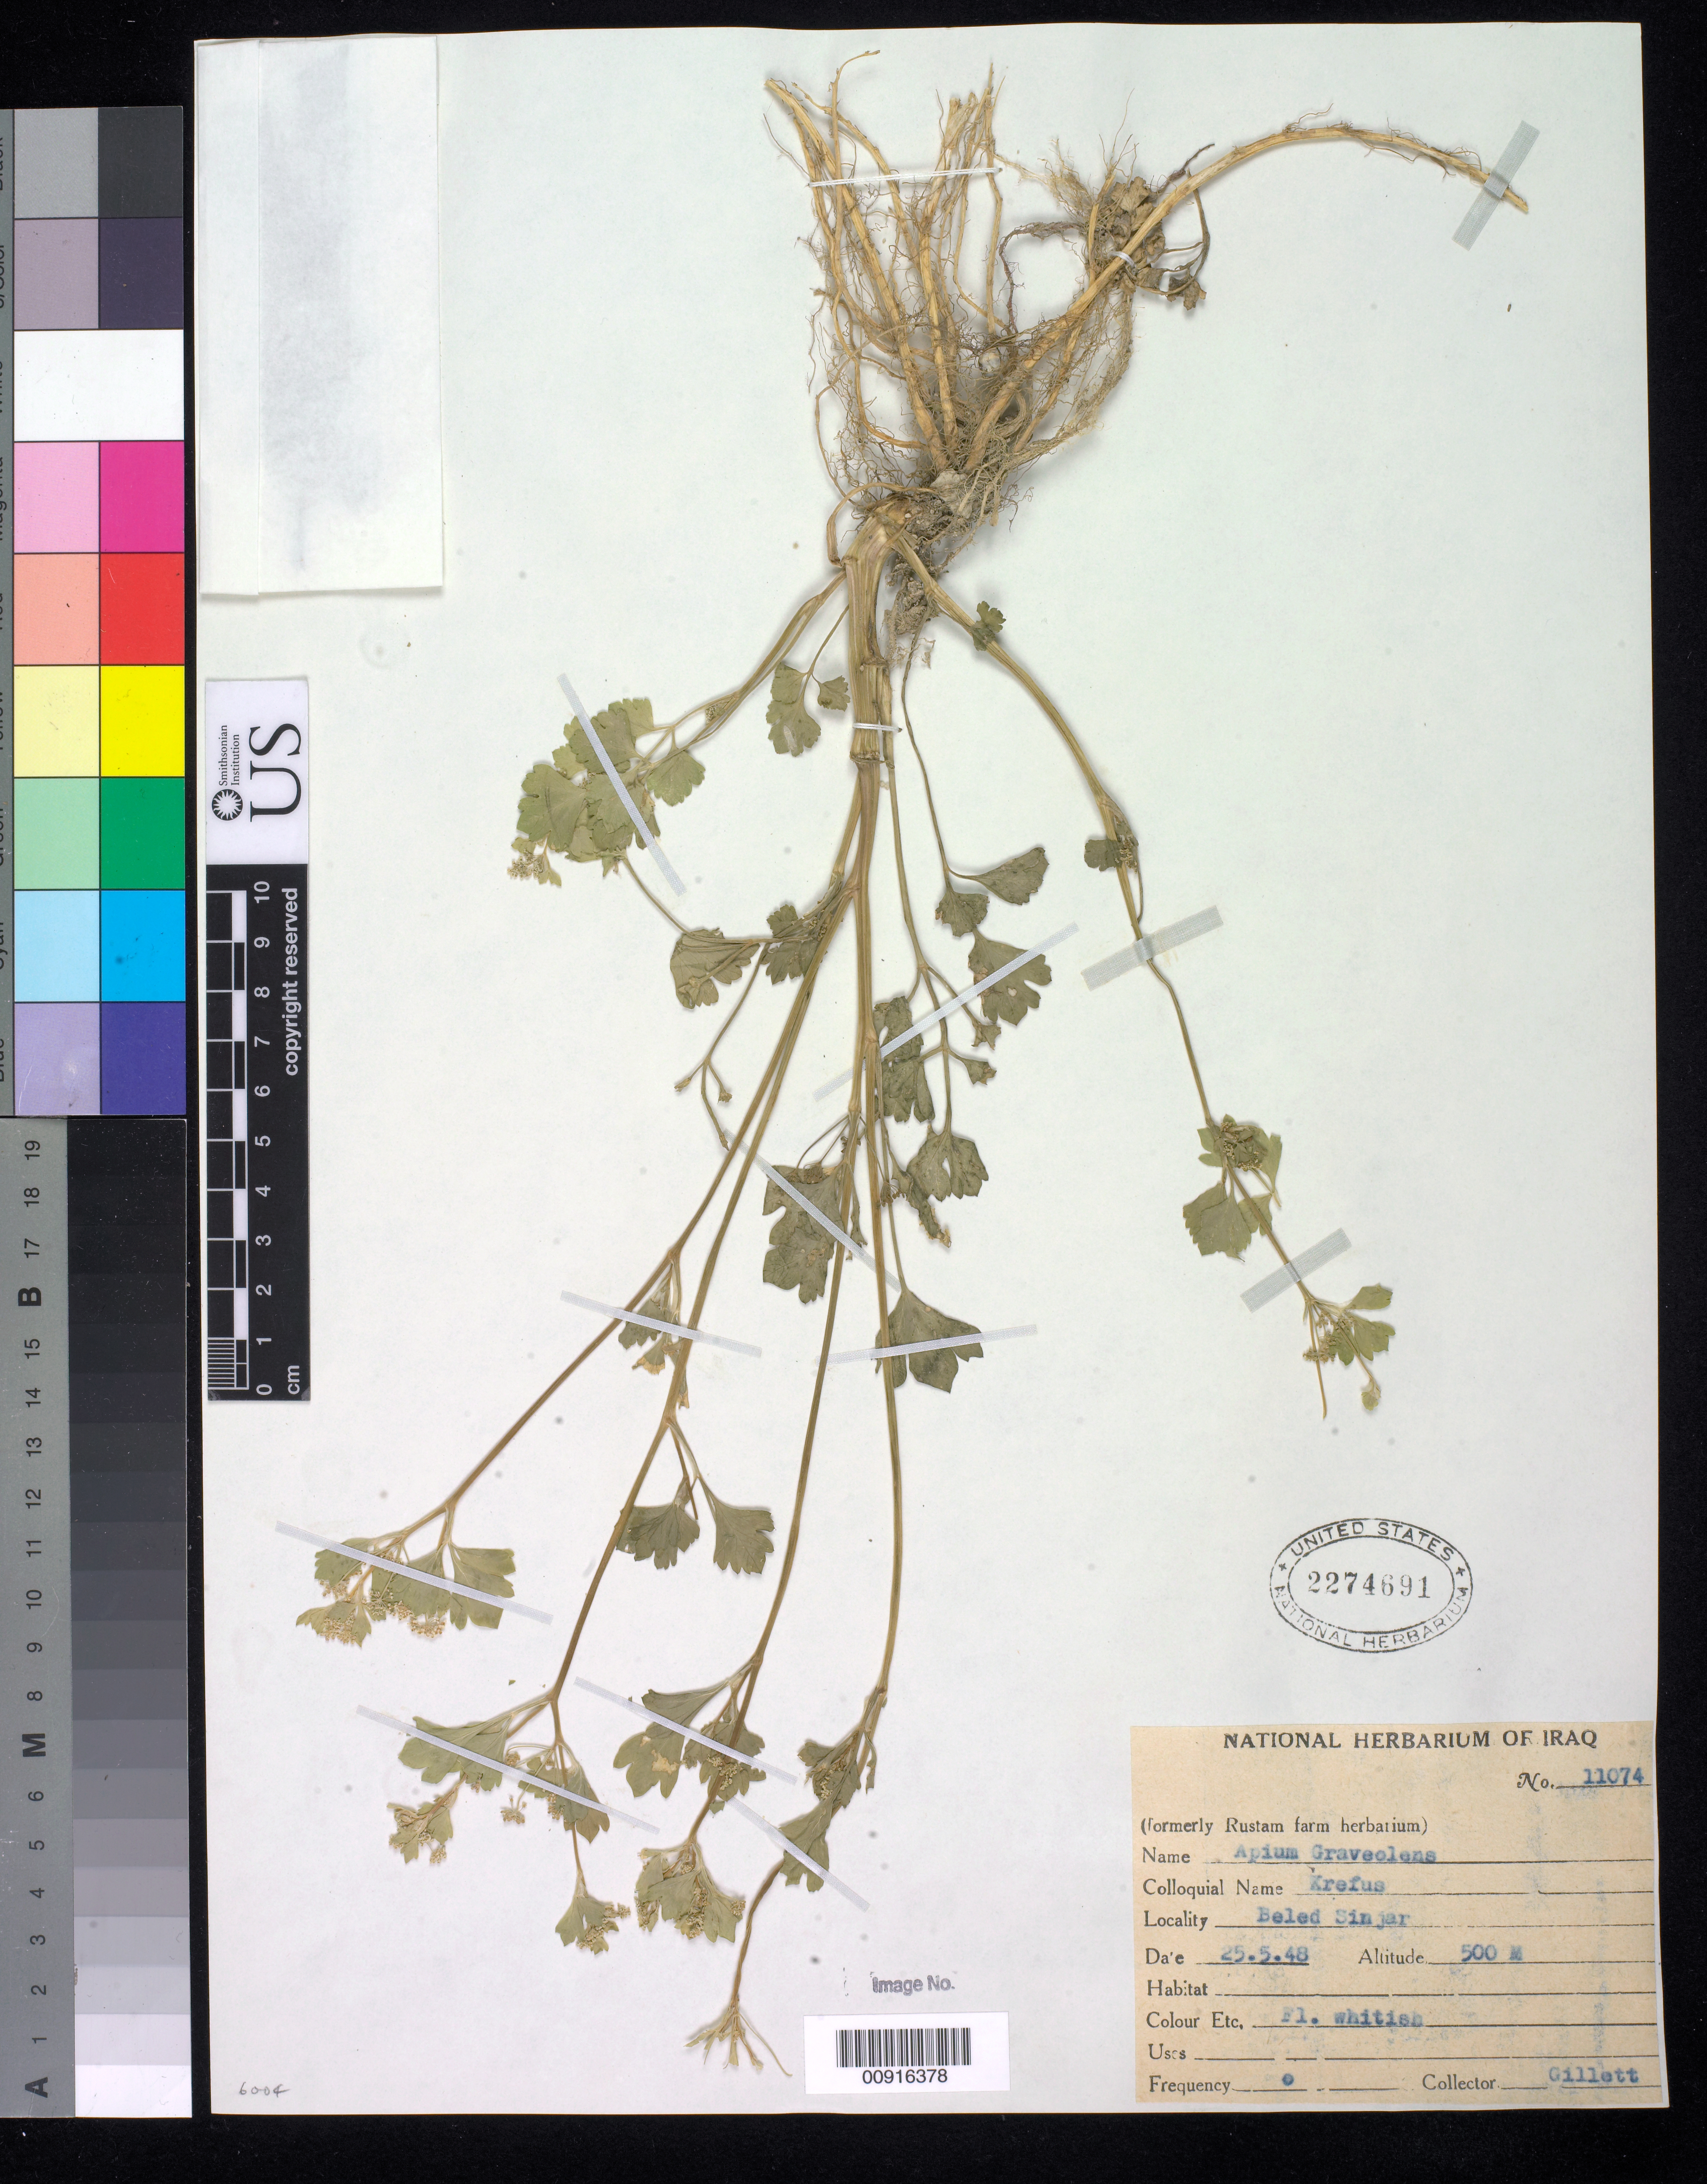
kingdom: Plantae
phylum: Tracheophyta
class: Magnoliopsida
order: Apiales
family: Apiaceae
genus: Apium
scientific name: Apium graveolens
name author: L.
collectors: Gillett, --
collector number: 11074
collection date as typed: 25 May 1848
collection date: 1848-05-25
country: Iraq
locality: Beled Sinjar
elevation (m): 500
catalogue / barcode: US 2274691